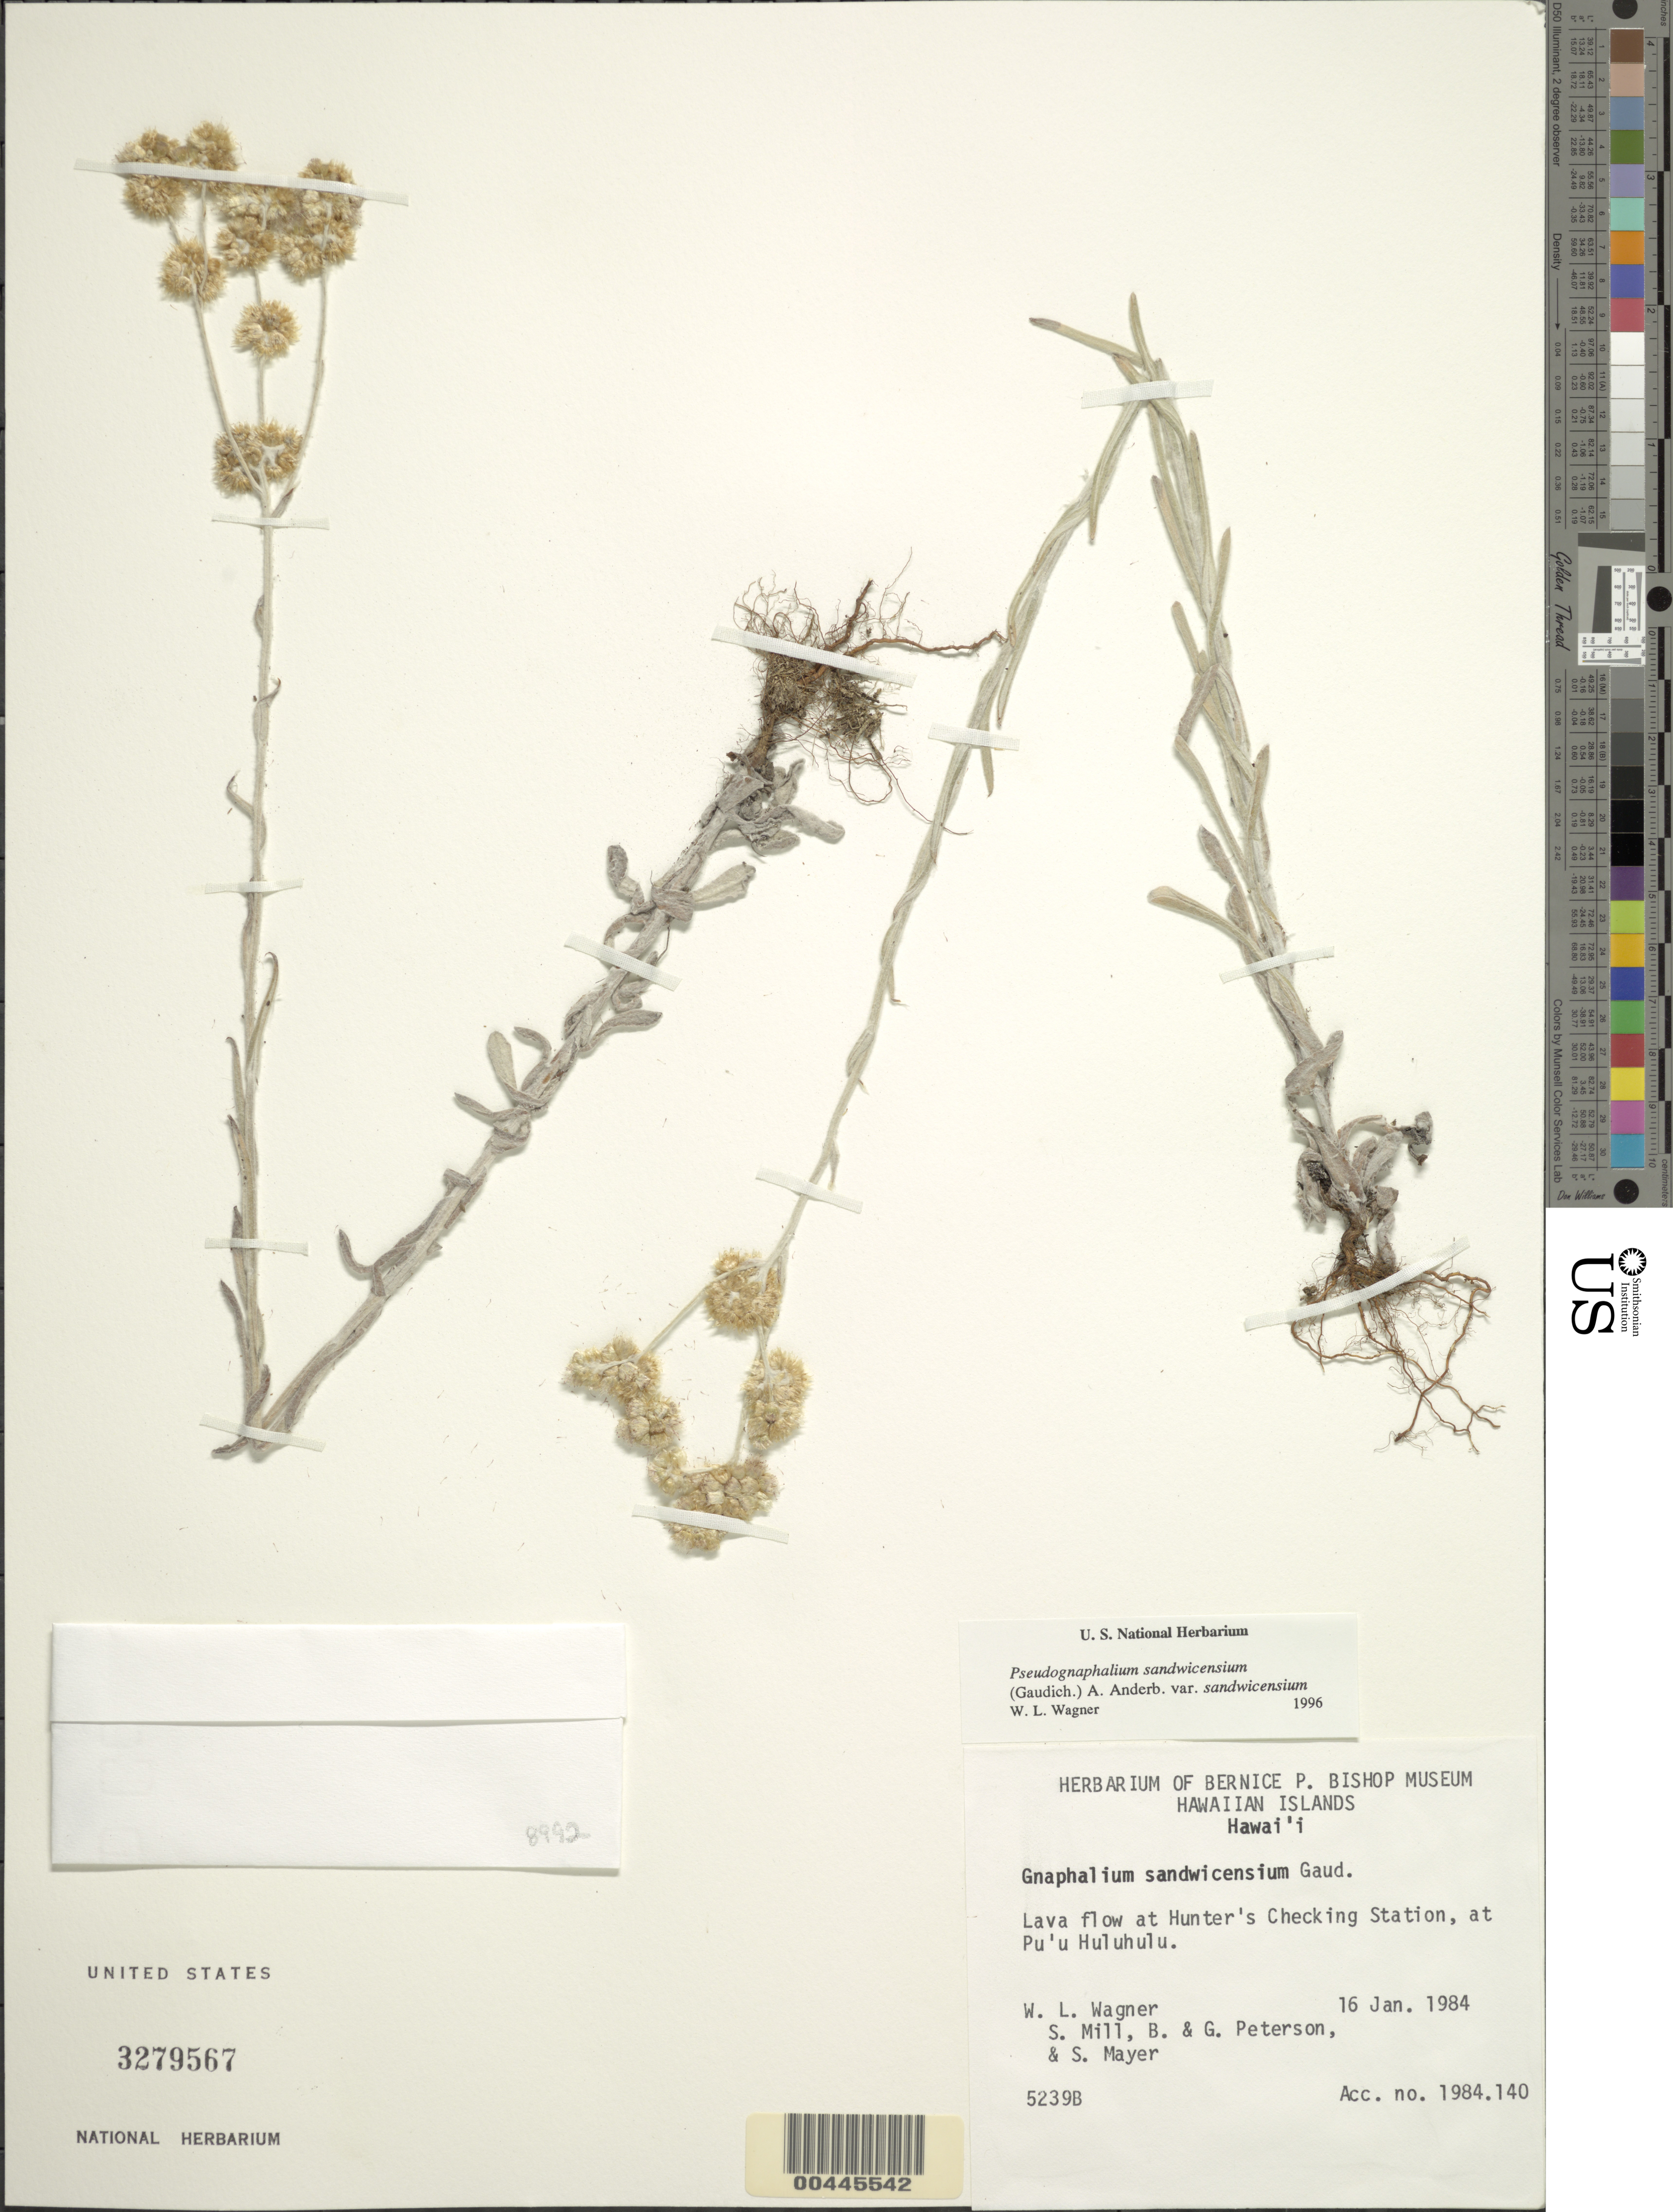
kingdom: Plantae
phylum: Tracheophyta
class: Magnoliopsida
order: Asterales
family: Asteraceae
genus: Pseudognaphalium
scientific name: Pseudognaphalium sandwicensium var. sandwicensium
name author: (Gaudich.) Anderb.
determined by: Wagner, W. L., (BOT), Smithsonian Institution - National Museum of Natural History (UNITED STATES)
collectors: W. L. Wagner, S. W. Miller, B. Peterson, G. Peterson & S. Mayer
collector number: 5239B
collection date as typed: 16 Jan 1984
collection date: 1984-01-16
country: United States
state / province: Hawaii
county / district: Hawaii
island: Hawaii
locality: Lava flow at Hunter's Checking Station, at Puu Huluhulu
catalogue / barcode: US 3279567